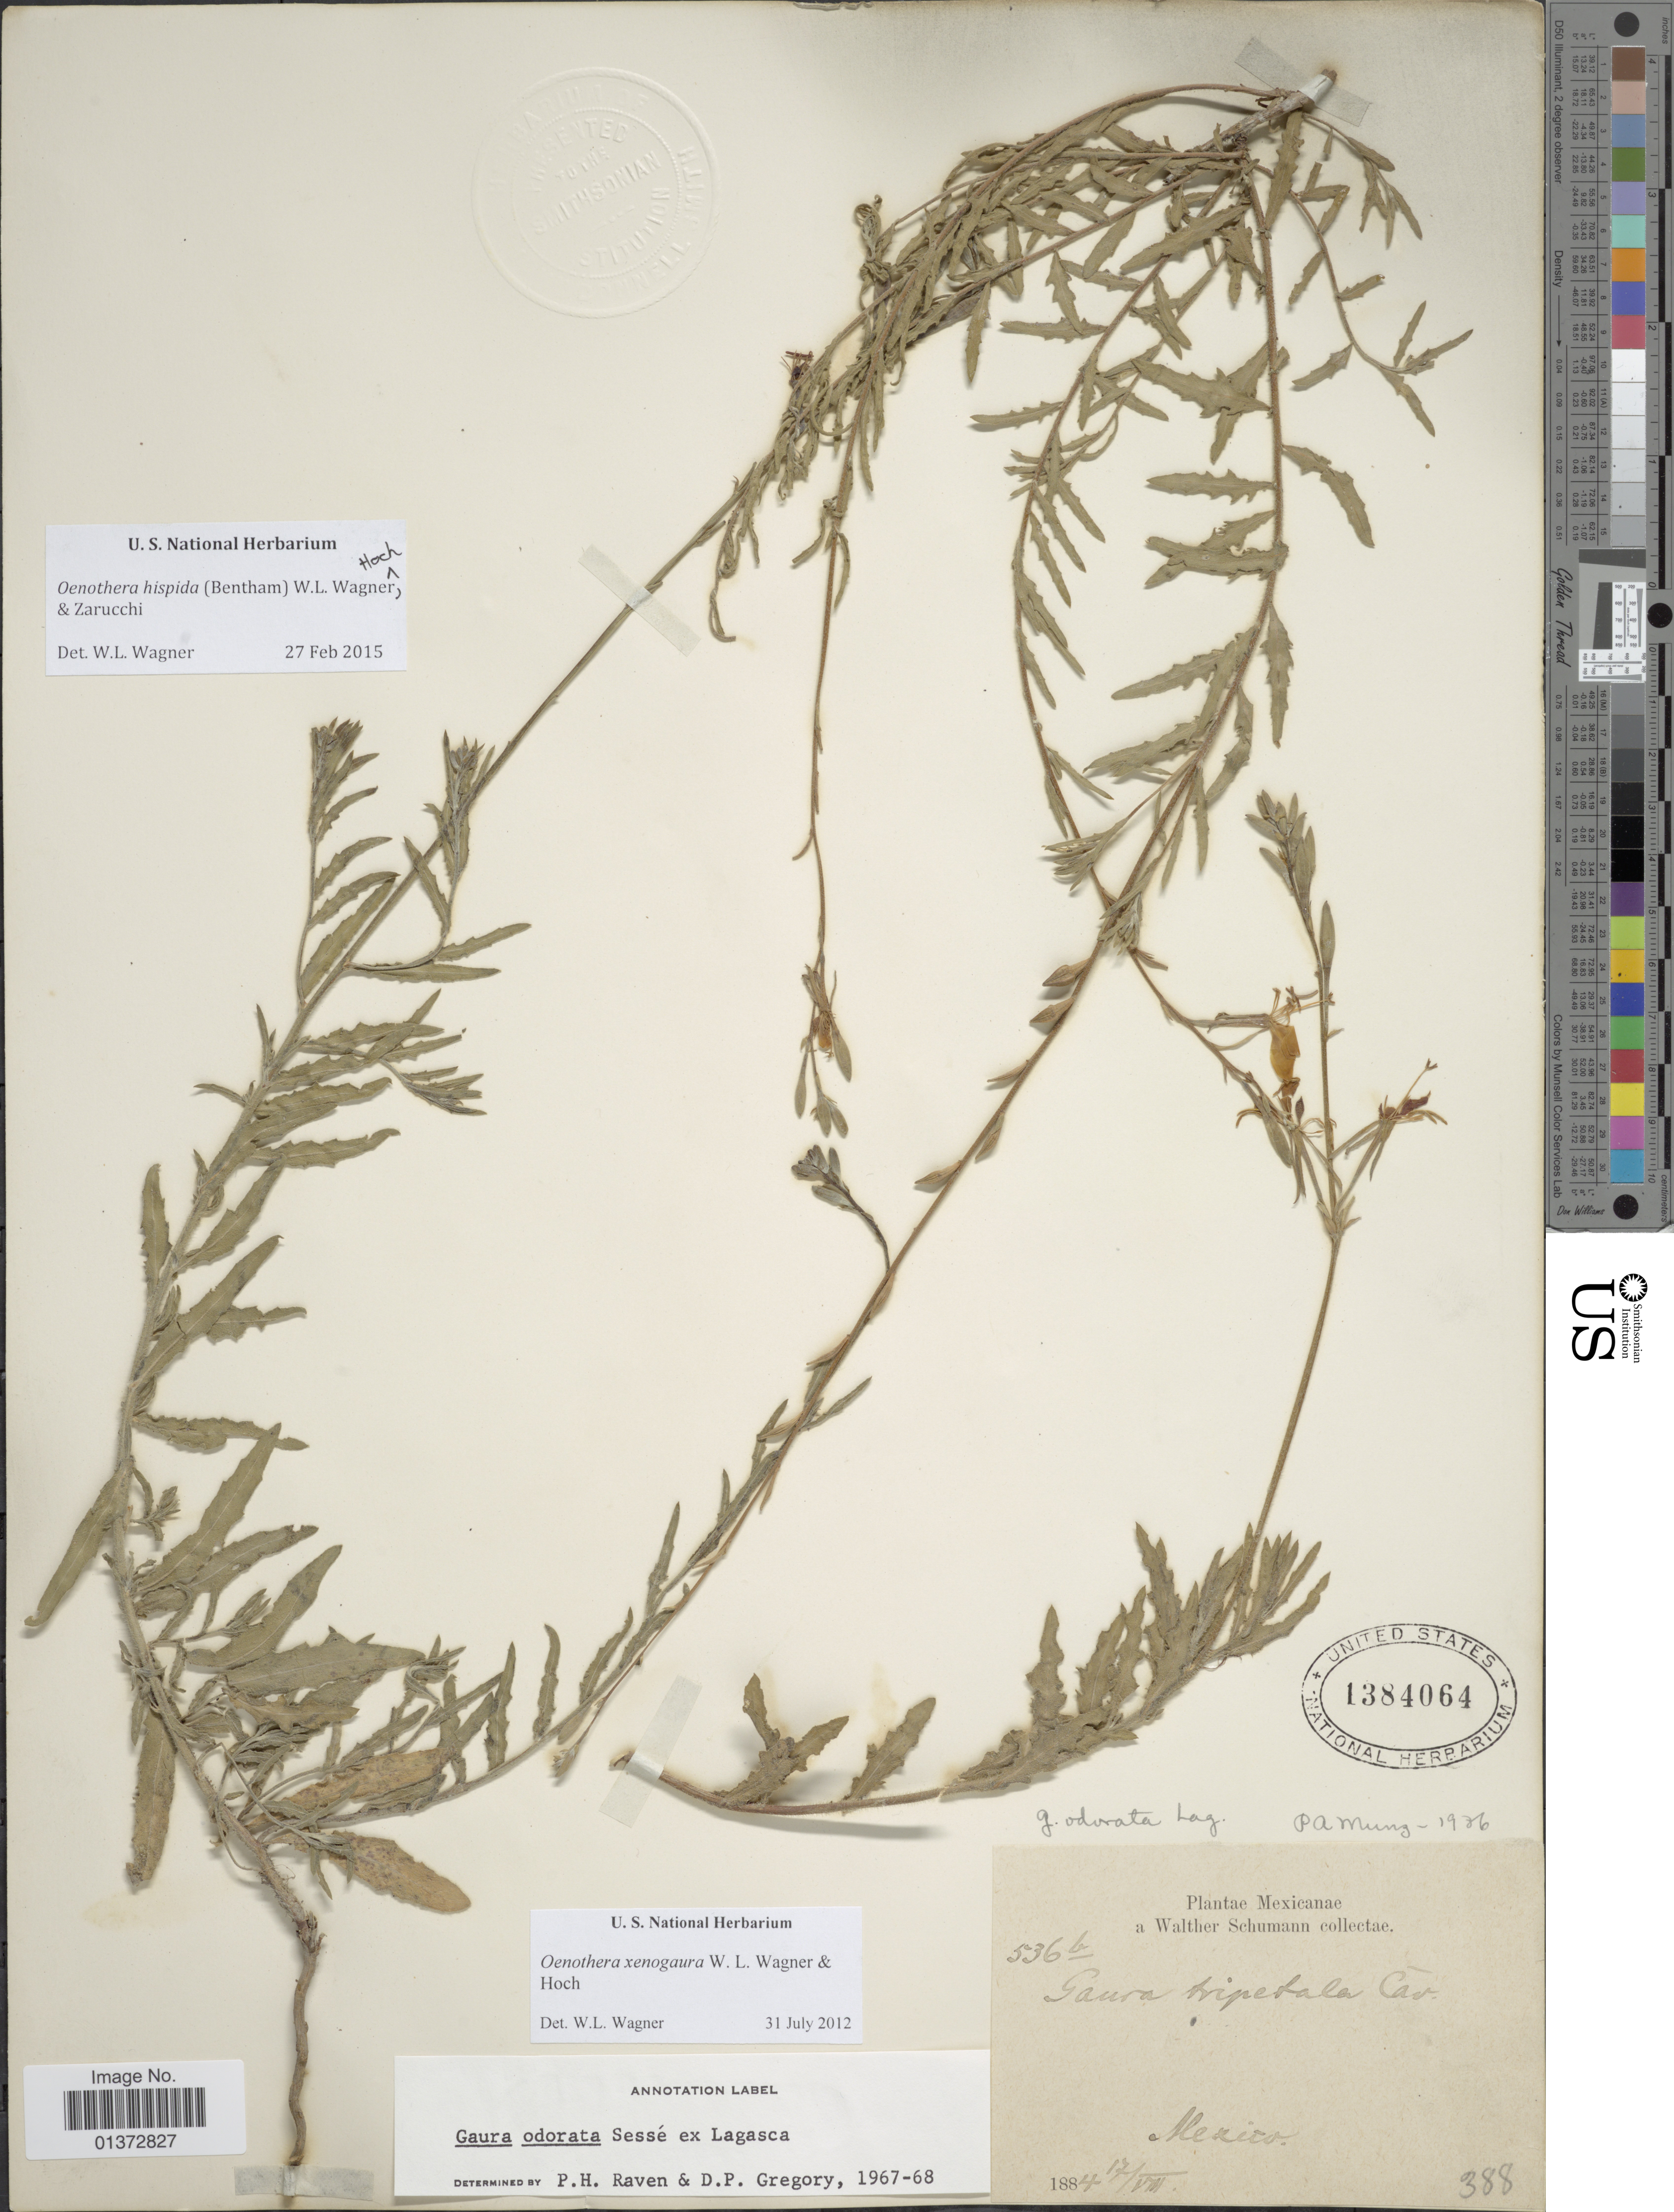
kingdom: Plantae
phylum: Tracheophyta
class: Magnoliopsida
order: Myrtales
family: Onagraceae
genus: Oenothera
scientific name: Oenothera hispida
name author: (Benth.) W.L. Wagner et al.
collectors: W. Schumann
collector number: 536b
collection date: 1884-08-17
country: Mexico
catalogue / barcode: US 1384064